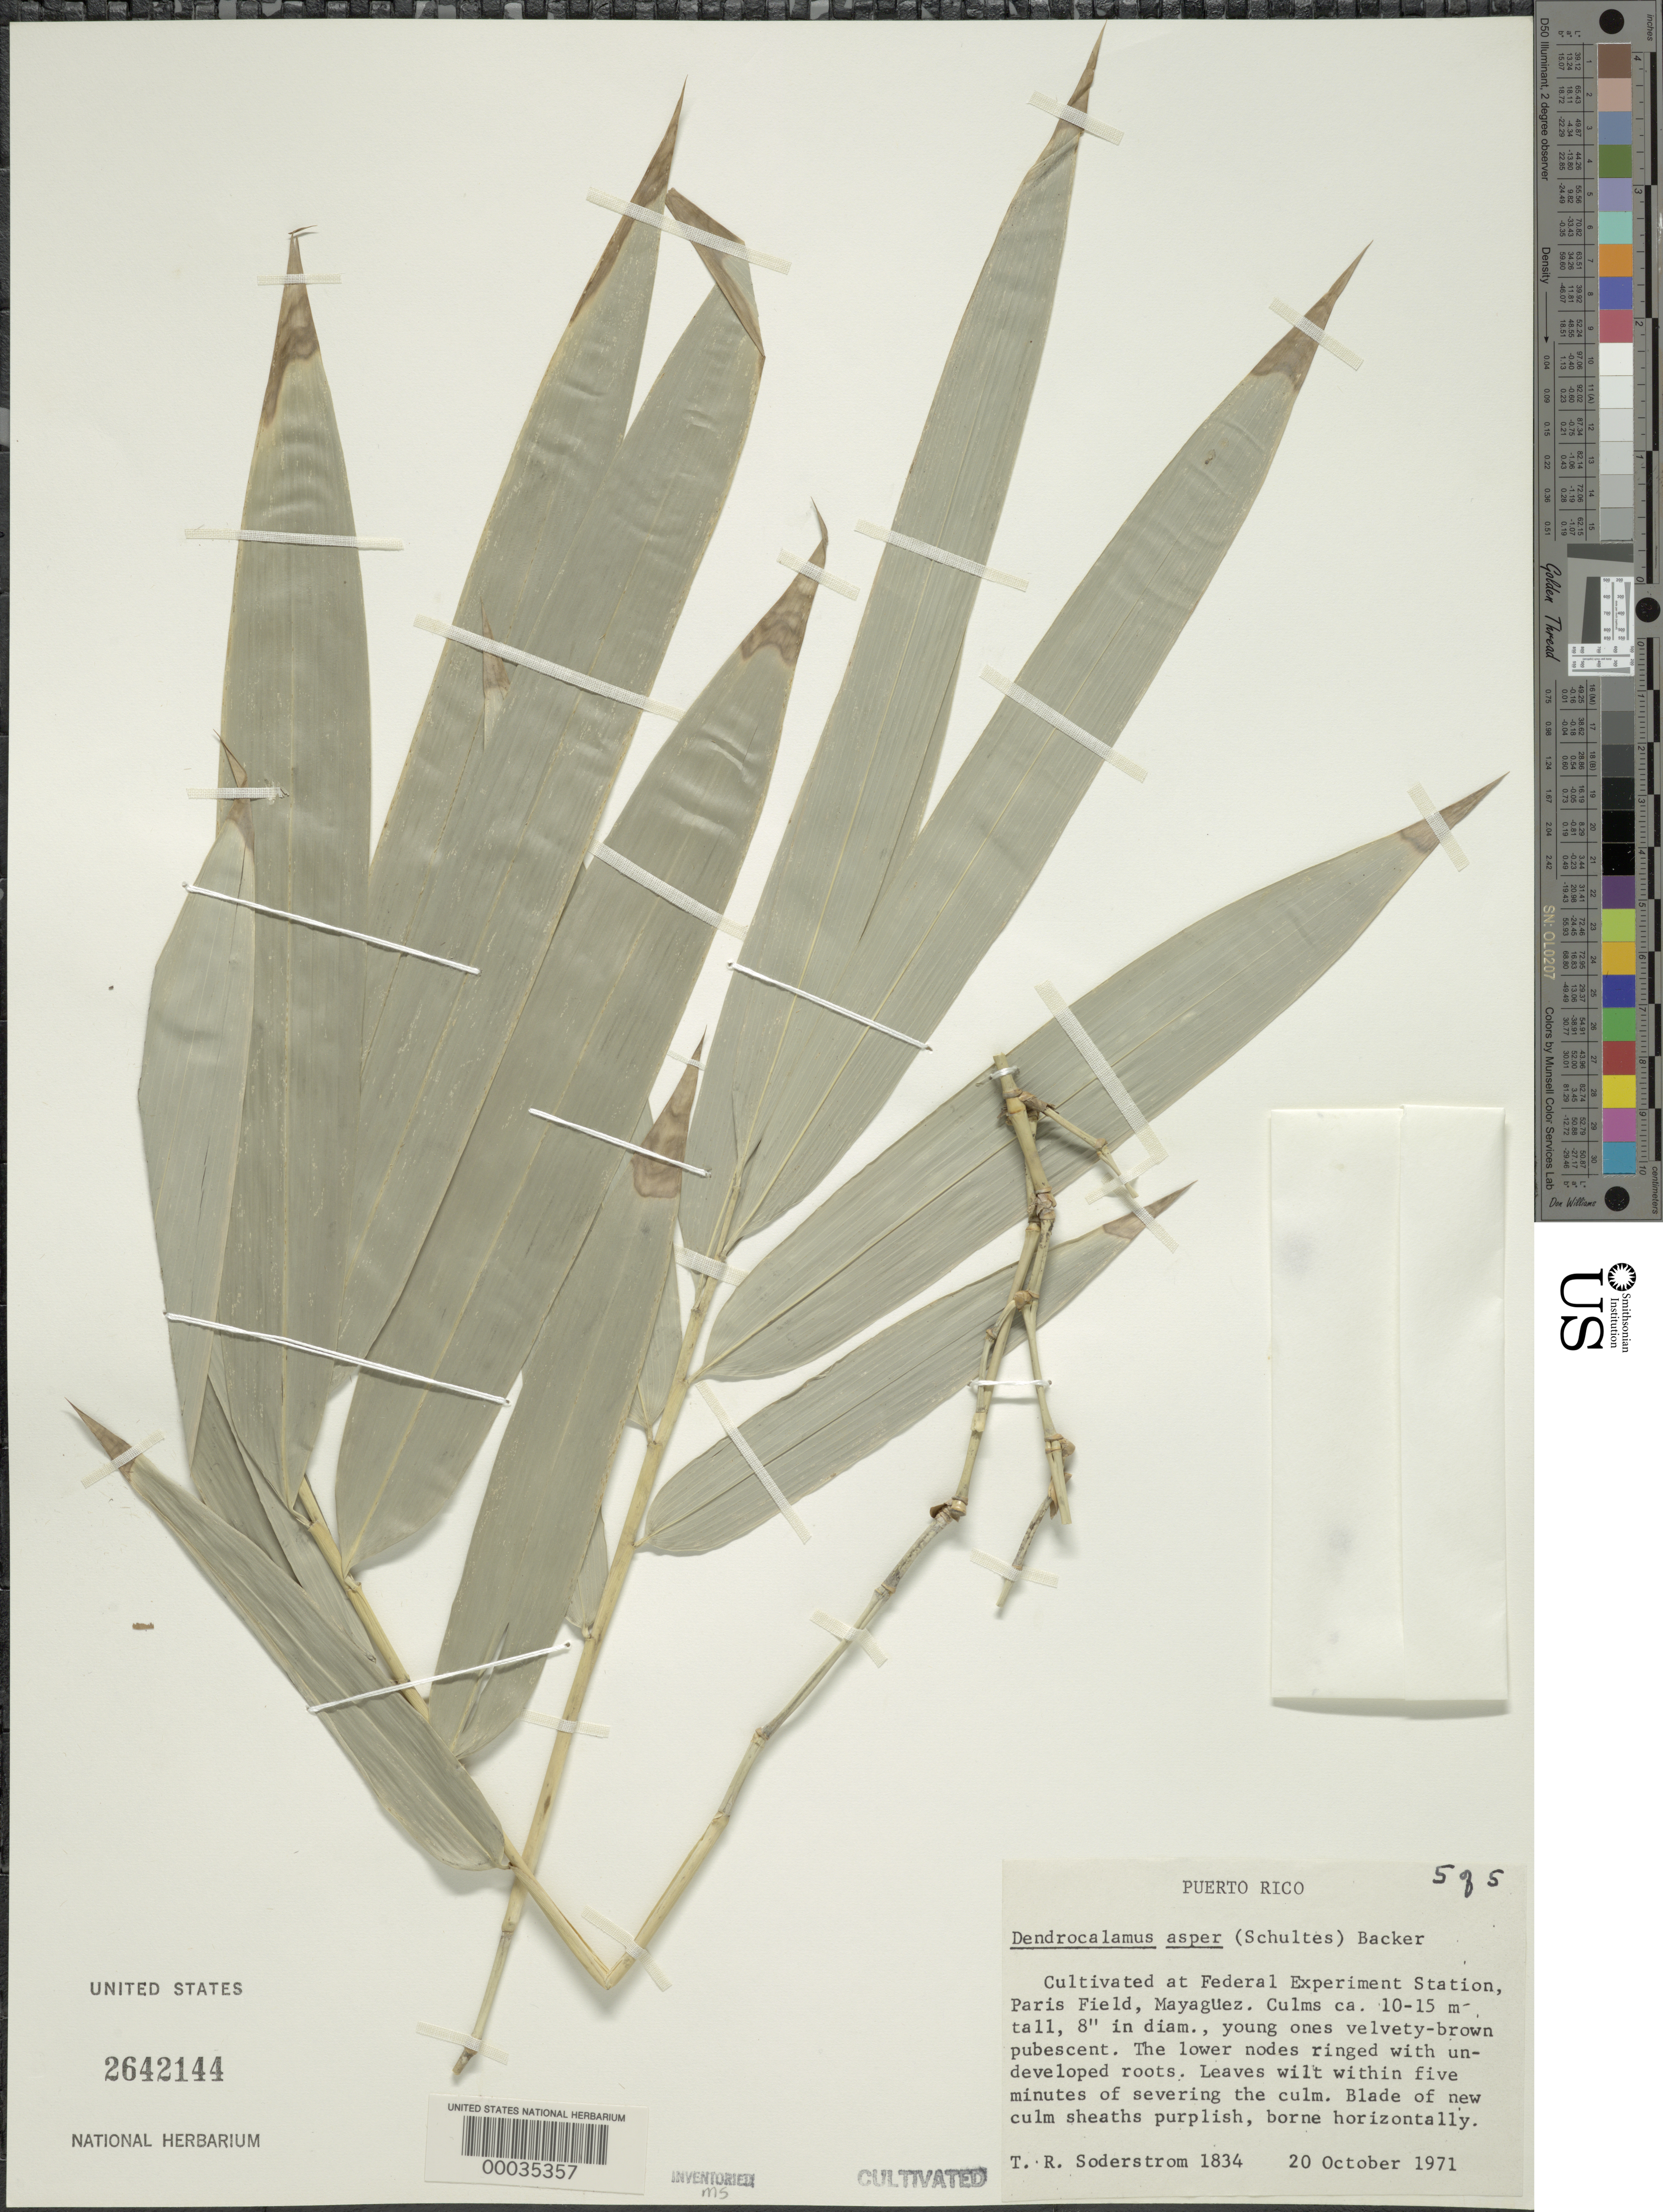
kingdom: Plantae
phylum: Tracheophyta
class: Liliopsida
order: Poales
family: Poaceae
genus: Dendrocalamus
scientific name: Dendrocalamus asper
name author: (Schult. & Schult. f.) Backer ex K. Heyne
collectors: T. R. Soderstrom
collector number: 1834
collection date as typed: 20 Oct 1971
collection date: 1971-10-20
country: Puerto Rico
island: Greater Antilles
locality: Federal experimental station, paris field-mayaguez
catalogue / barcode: US 2642144